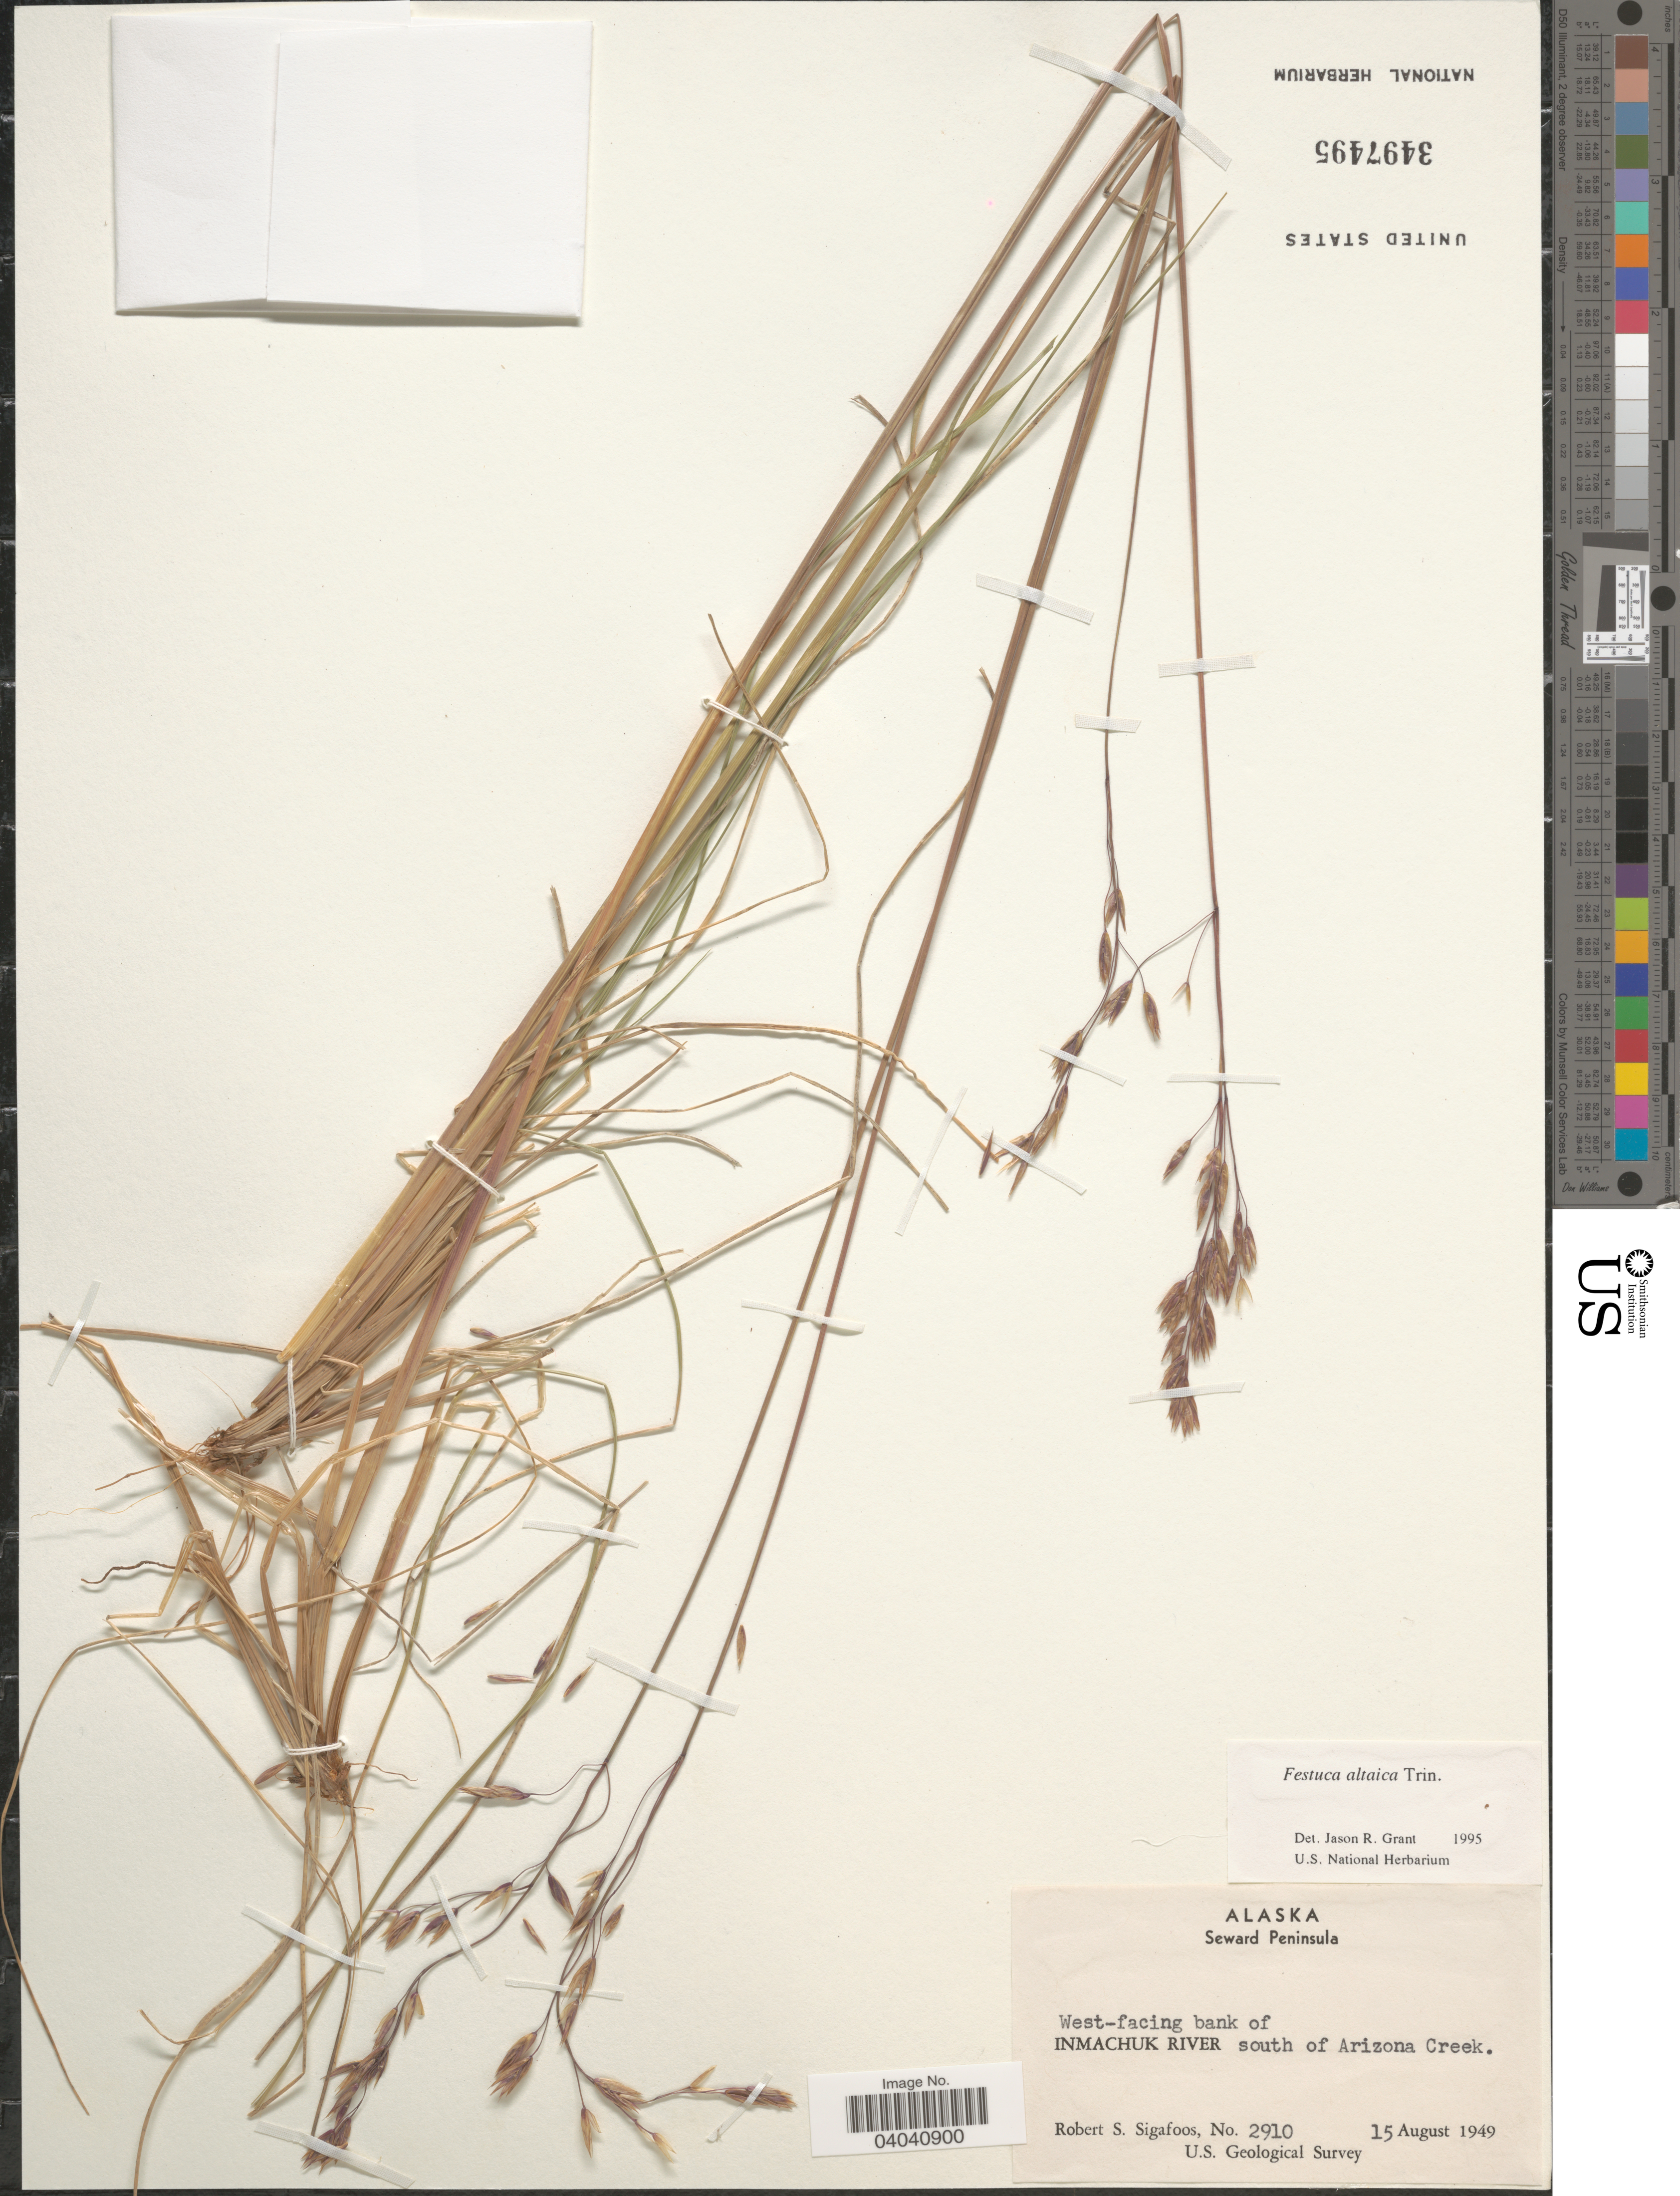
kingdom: Plantae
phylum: Tracheophyta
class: Liliopsida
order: Poales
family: Poaceae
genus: Festuca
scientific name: Festuca altaica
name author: Trin.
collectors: R. Sigafoos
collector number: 2910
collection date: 1949-08-15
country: United States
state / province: Alaska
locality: Seward Peninsula. West-facing bank of Inmachuk River south of Arizona Creek.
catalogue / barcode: US 3497495